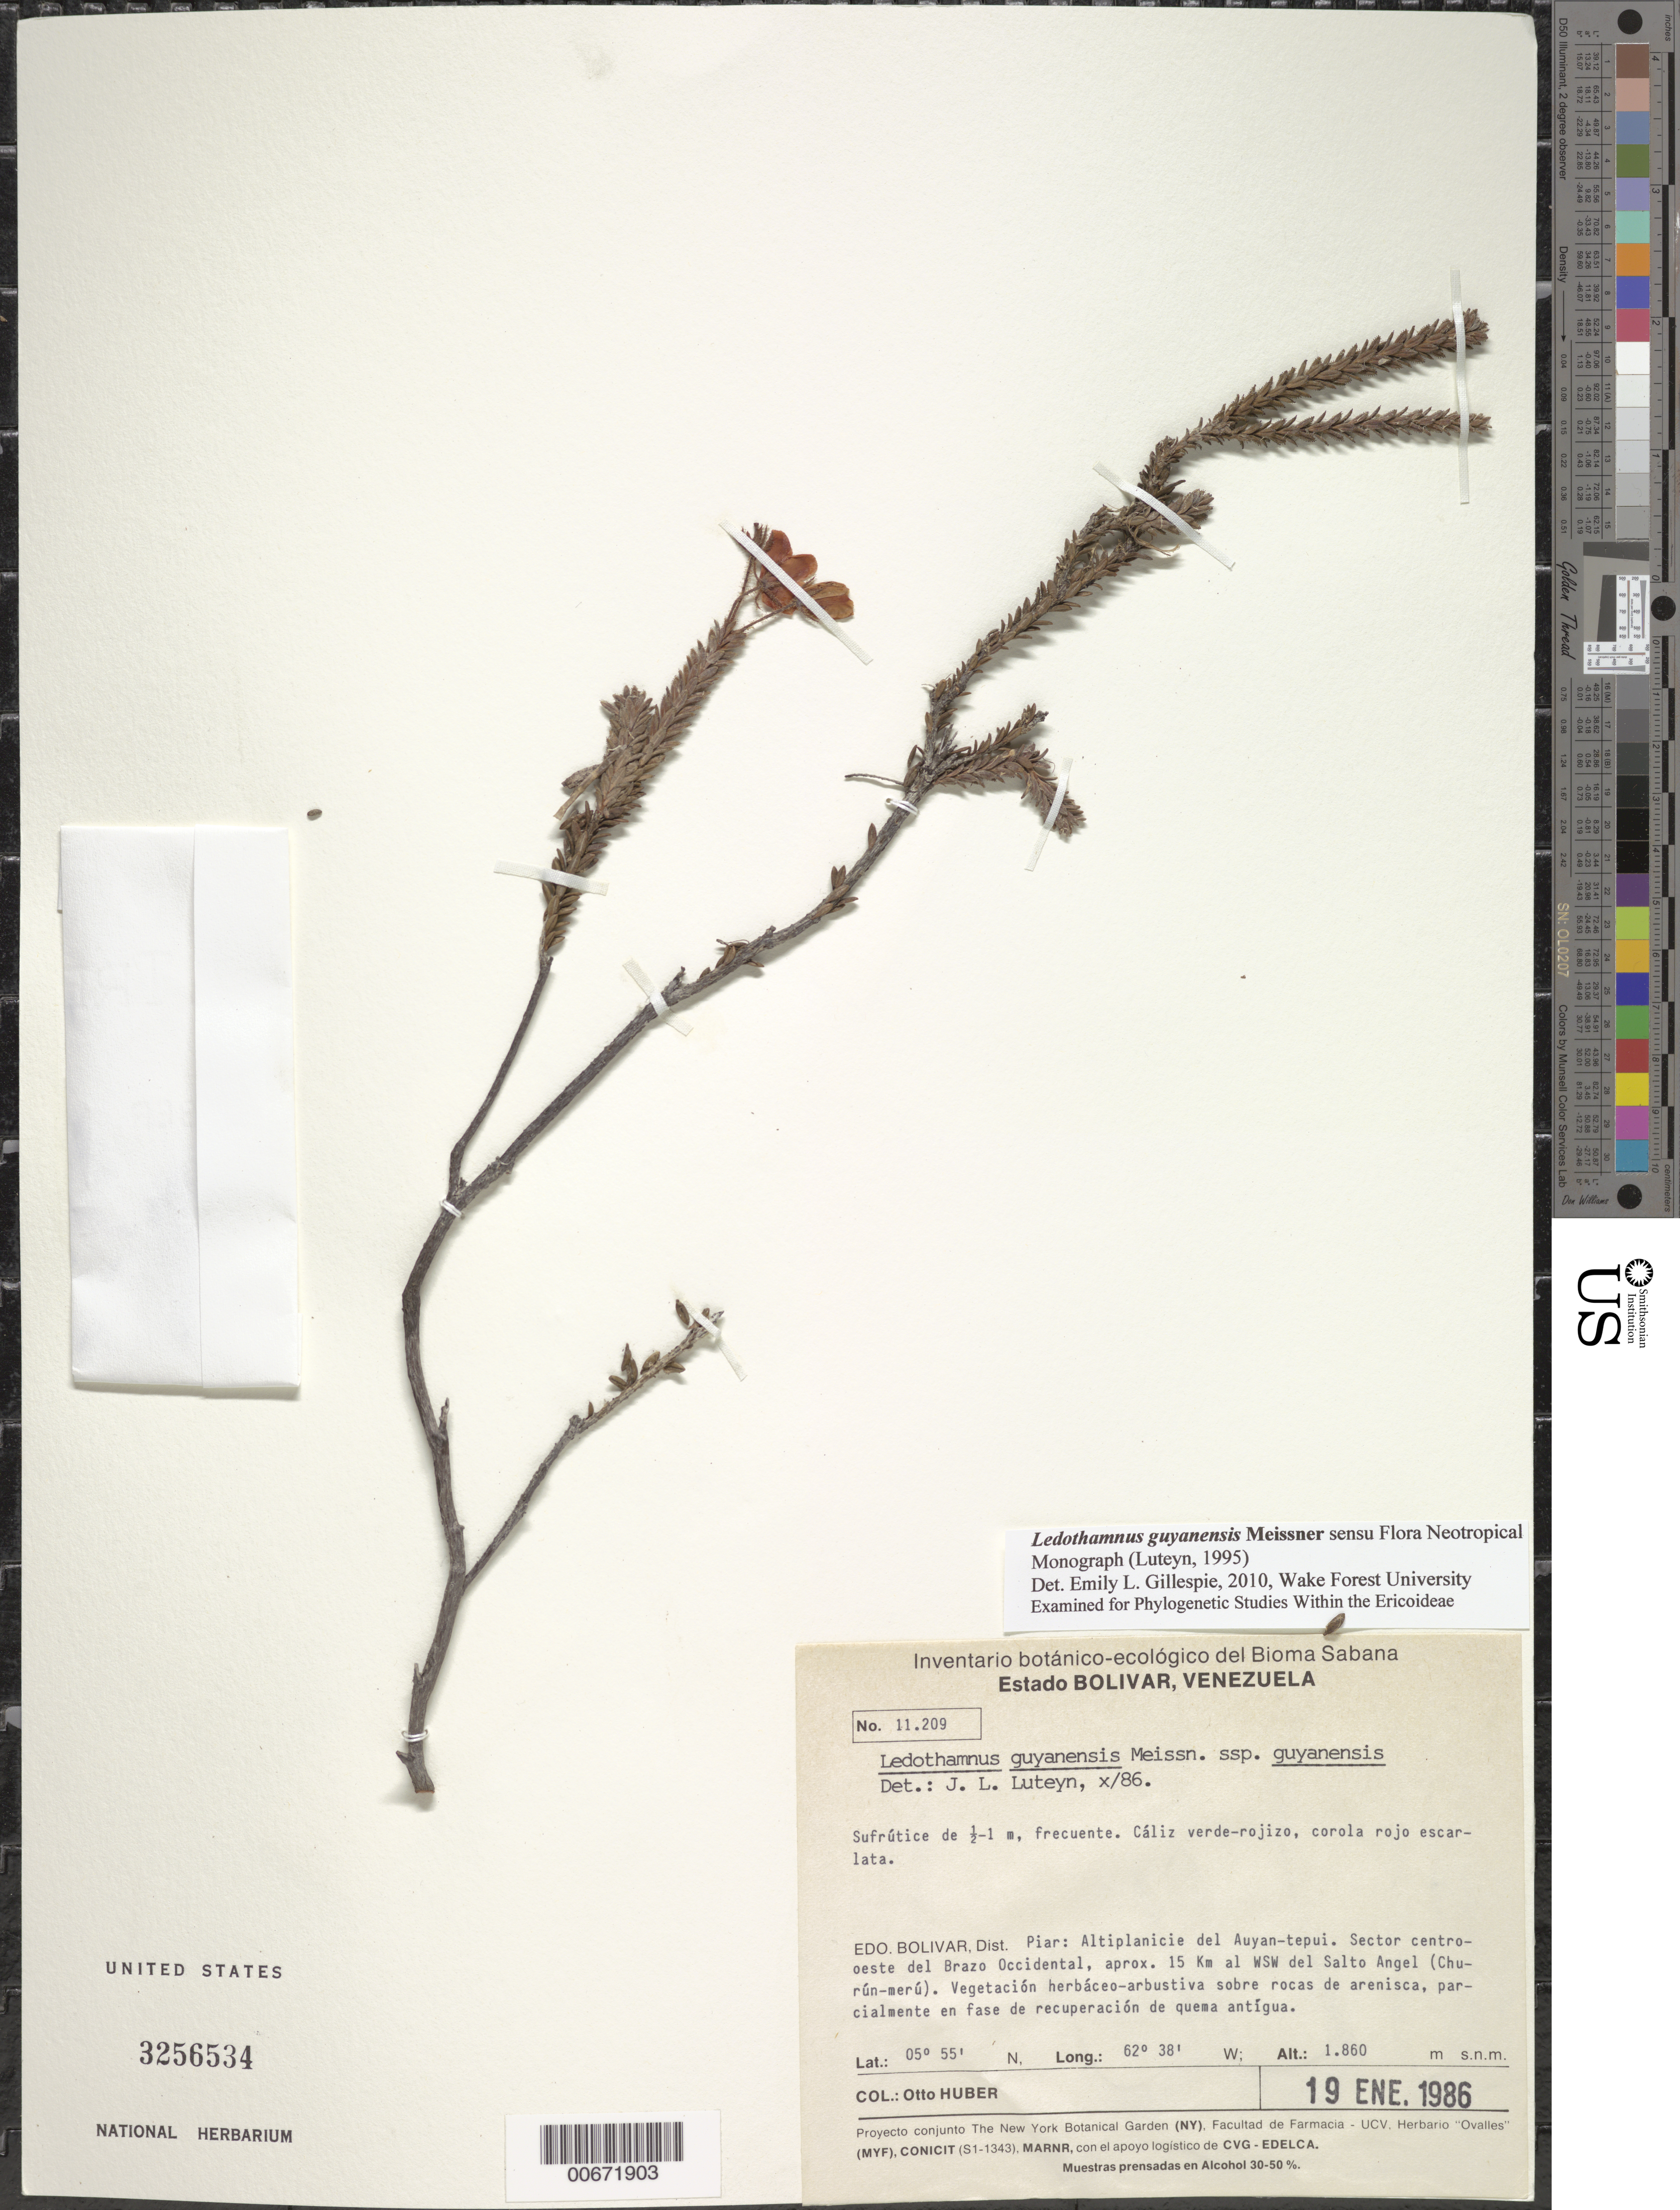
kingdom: Plantae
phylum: Tracheophyta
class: Magnoliopsida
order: Ericales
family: Ericaceae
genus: Ledothamnus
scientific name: Ledothamnus guyanensis subsp. guyanensis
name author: Meisn.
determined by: Luteyn, J. L.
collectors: O. Huber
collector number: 11209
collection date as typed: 19-Jan-86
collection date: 1986-01-19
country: Venezuela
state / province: Bolívar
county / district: Piar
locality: Auyan-tepuí, centro-oeste del Brazo Occidental, 15 km WSW Salto Angel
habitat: Vegetación herbáceo-arbustiva sobre rocas de arenisca, parcialmente en fase de recuperacion de quema antigua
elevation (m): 1860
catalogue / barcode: US 3256534